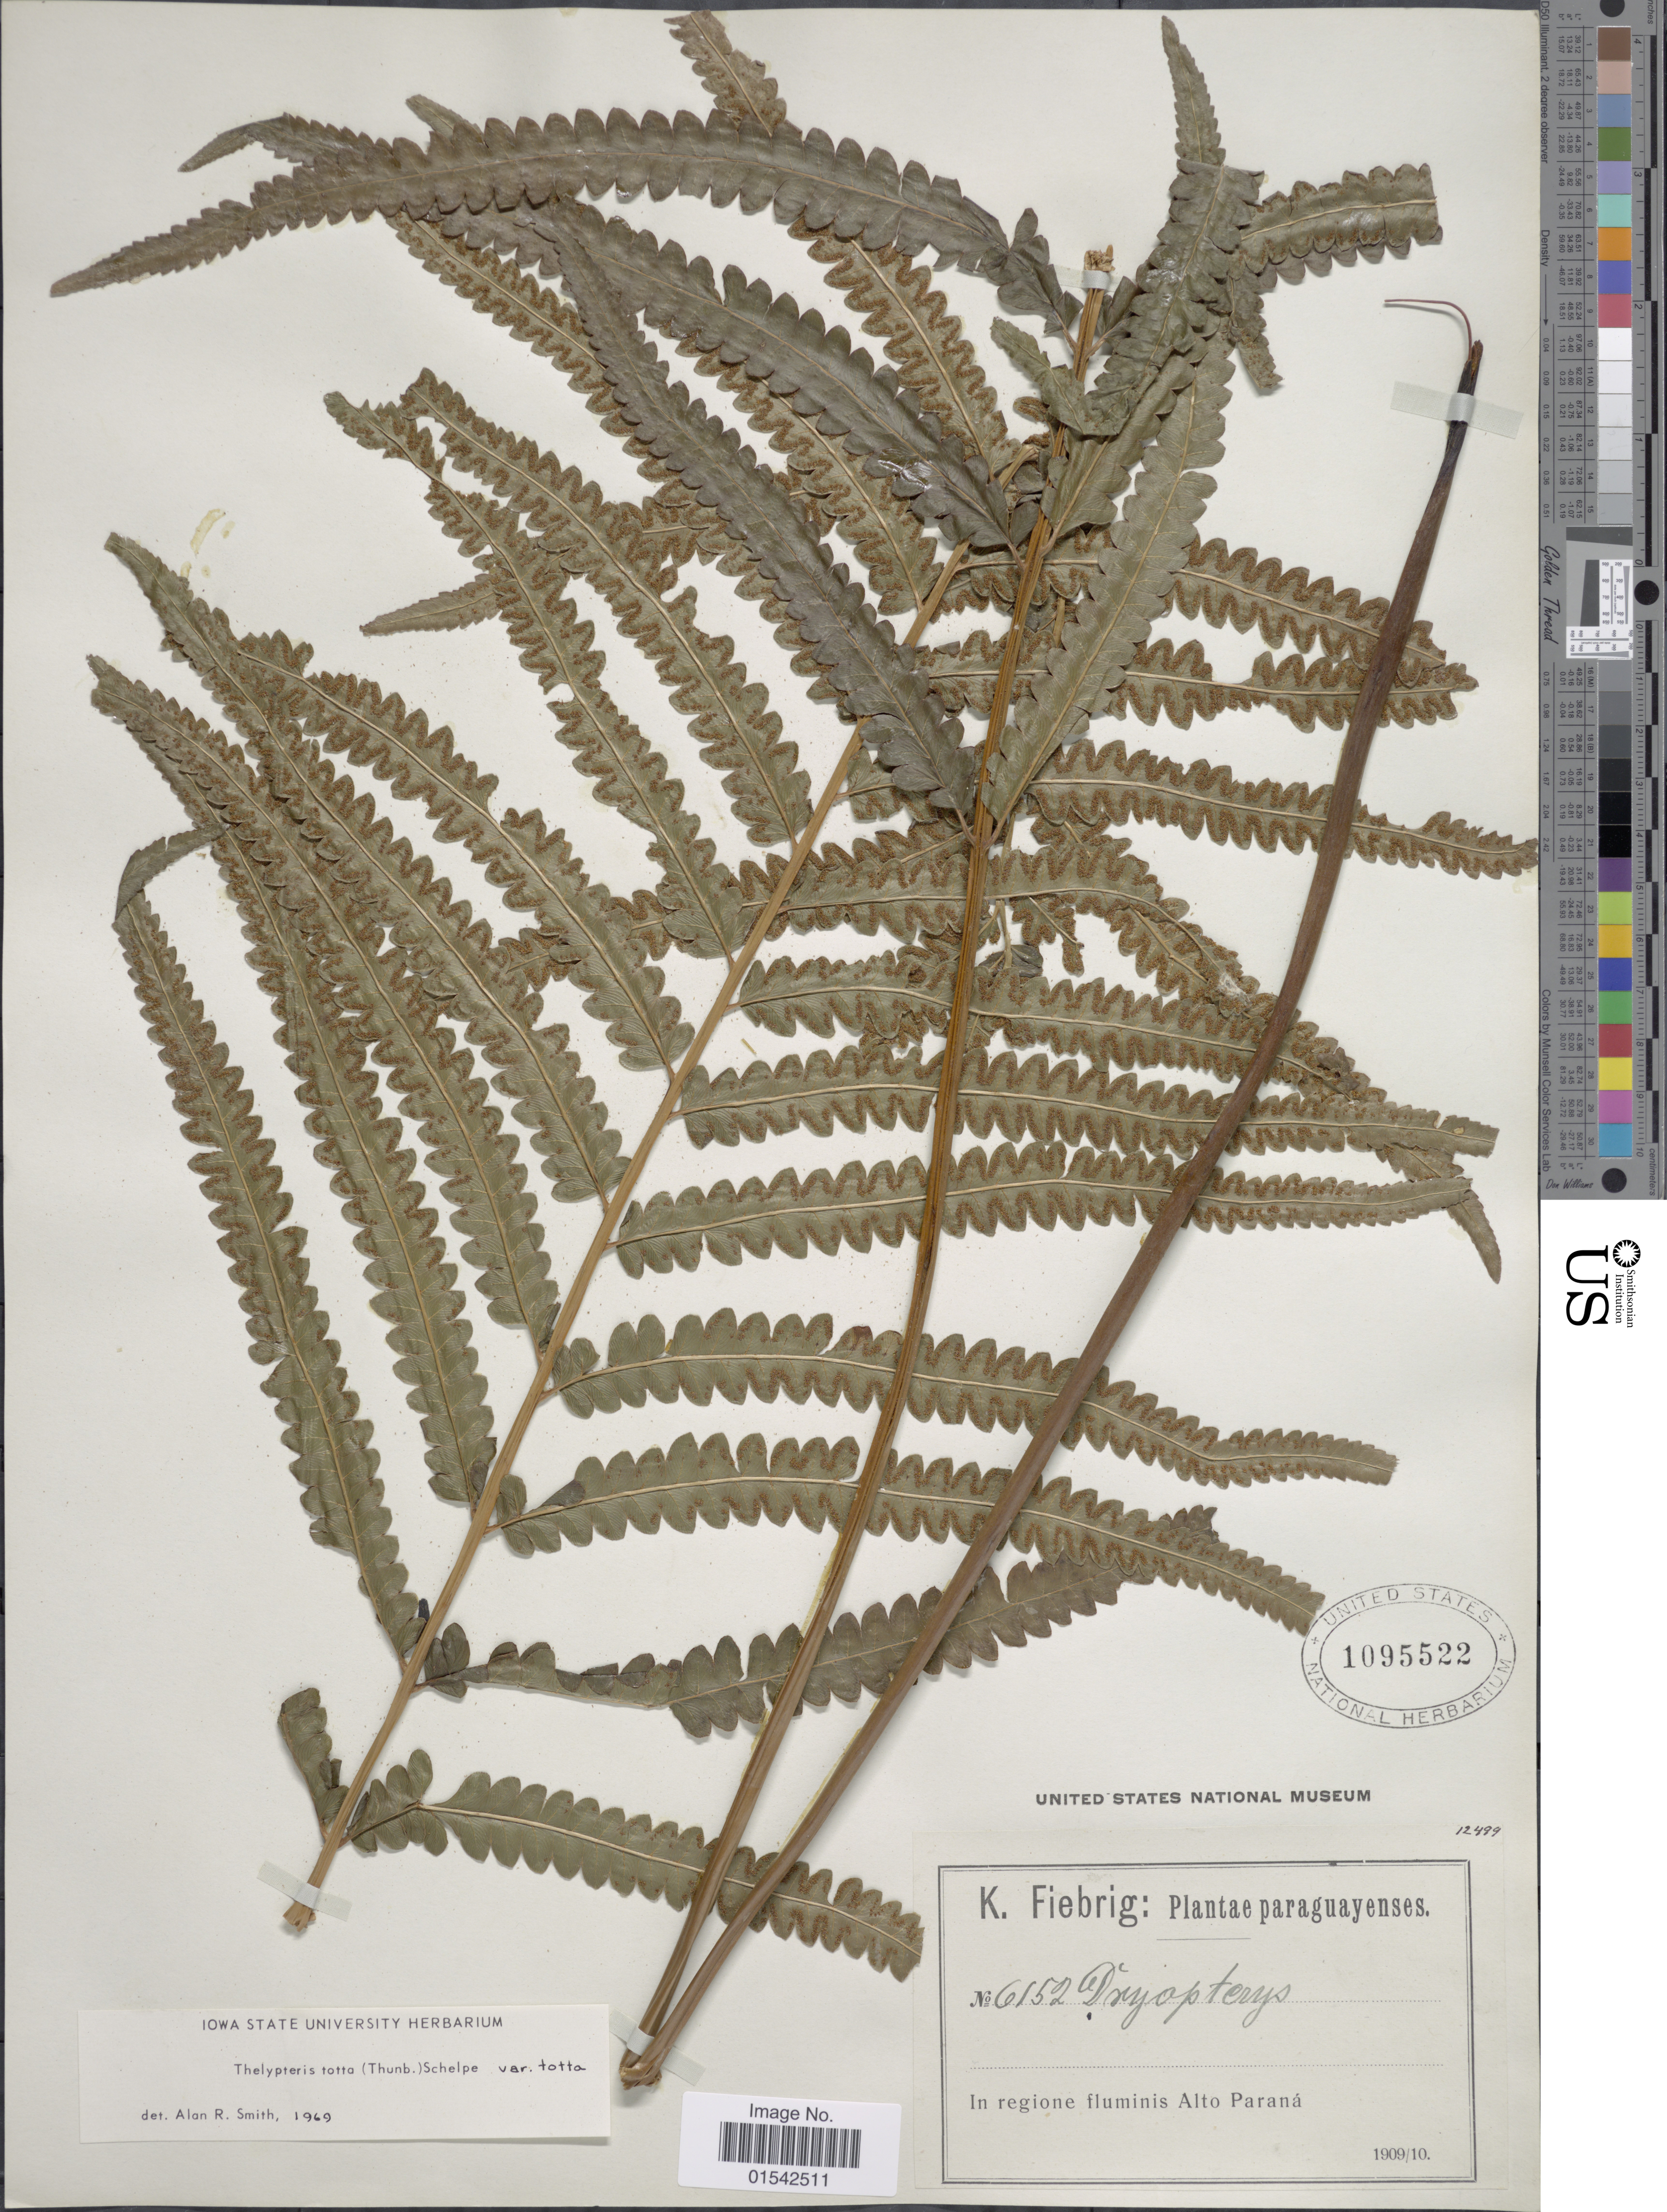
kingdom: Plantae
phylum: Tracheophyta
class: Polypodiopsida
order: Polypodiales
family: Thelypteridaceae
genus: Cyclosorus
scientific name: Cyclosorus interruptus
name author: (Willd.) H. Itô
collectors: K. Fiebrig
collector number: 6152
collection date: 1909/1910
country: Paraguay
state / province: Alto Parana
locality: In regione fluminis Alto Paraná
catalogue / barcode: US 1095522